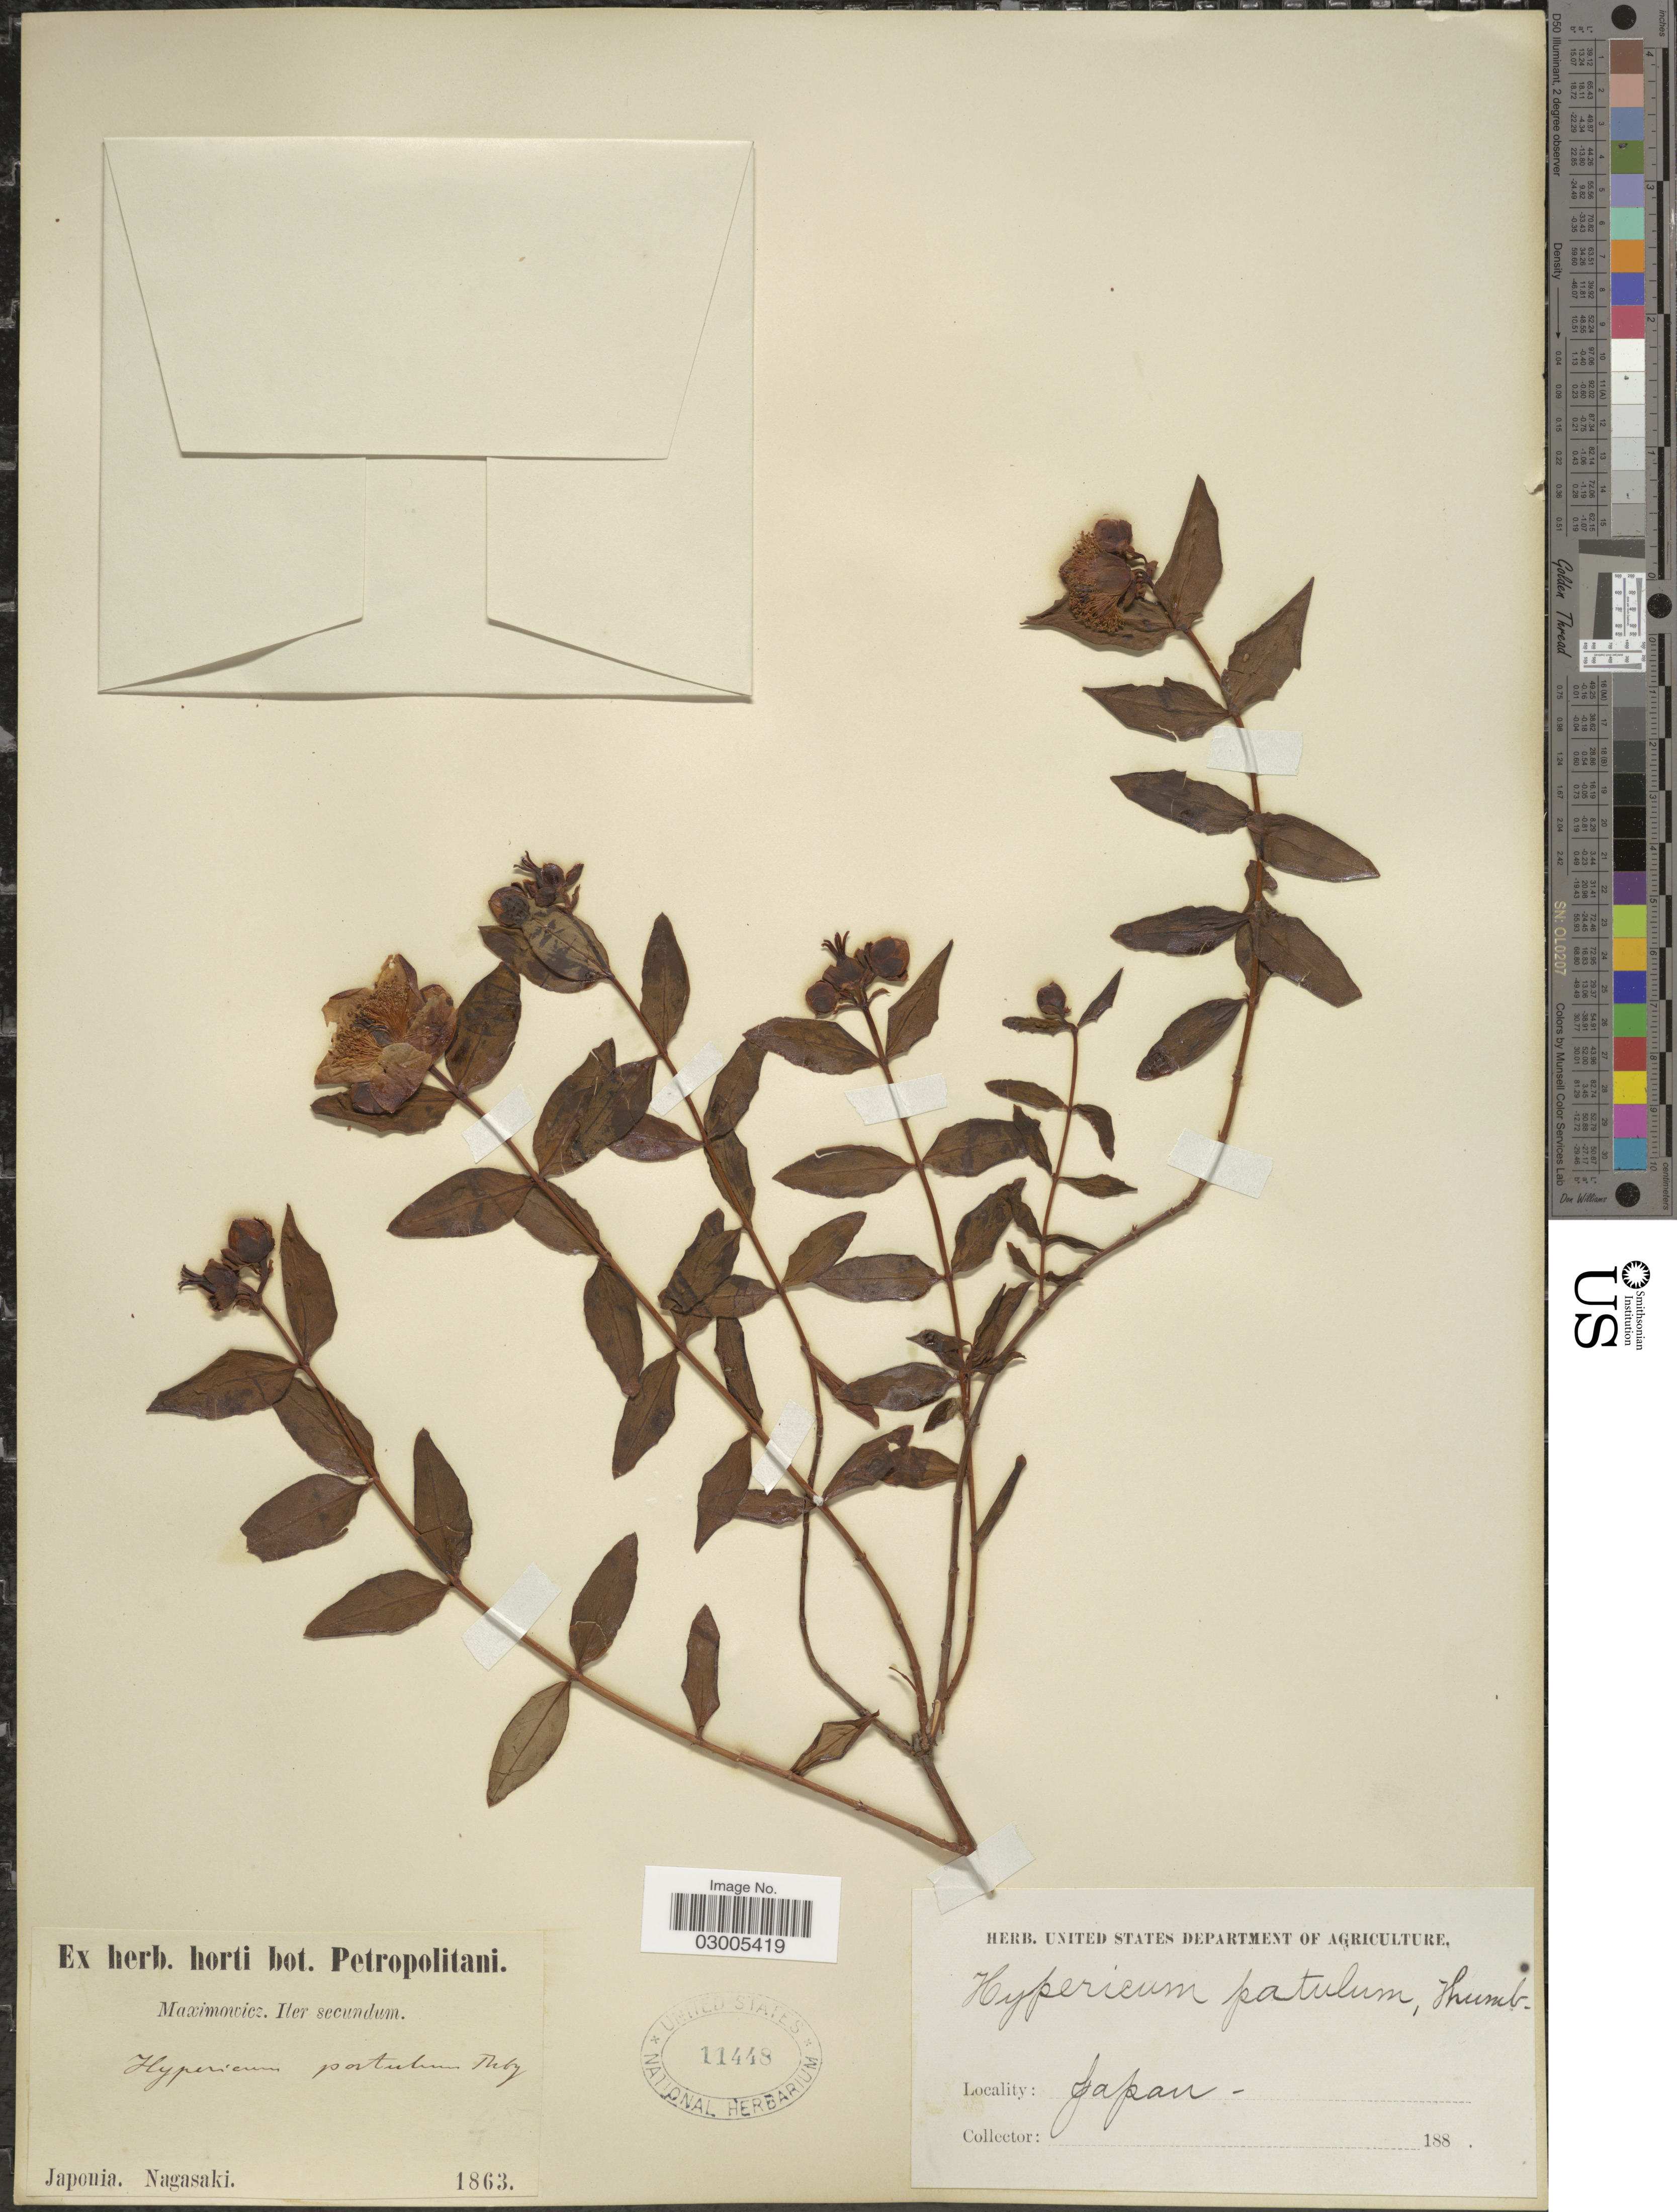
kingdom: Plantae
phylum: Tracheophyta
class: Magnoliopsida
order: Malpighiales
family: Hypericaceae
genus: Hypericum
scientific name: Hypericum patulum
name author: Thunb.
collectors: -. Maximowicz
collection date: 1863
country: Japan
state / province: Nagasaki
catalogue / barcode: US 11448